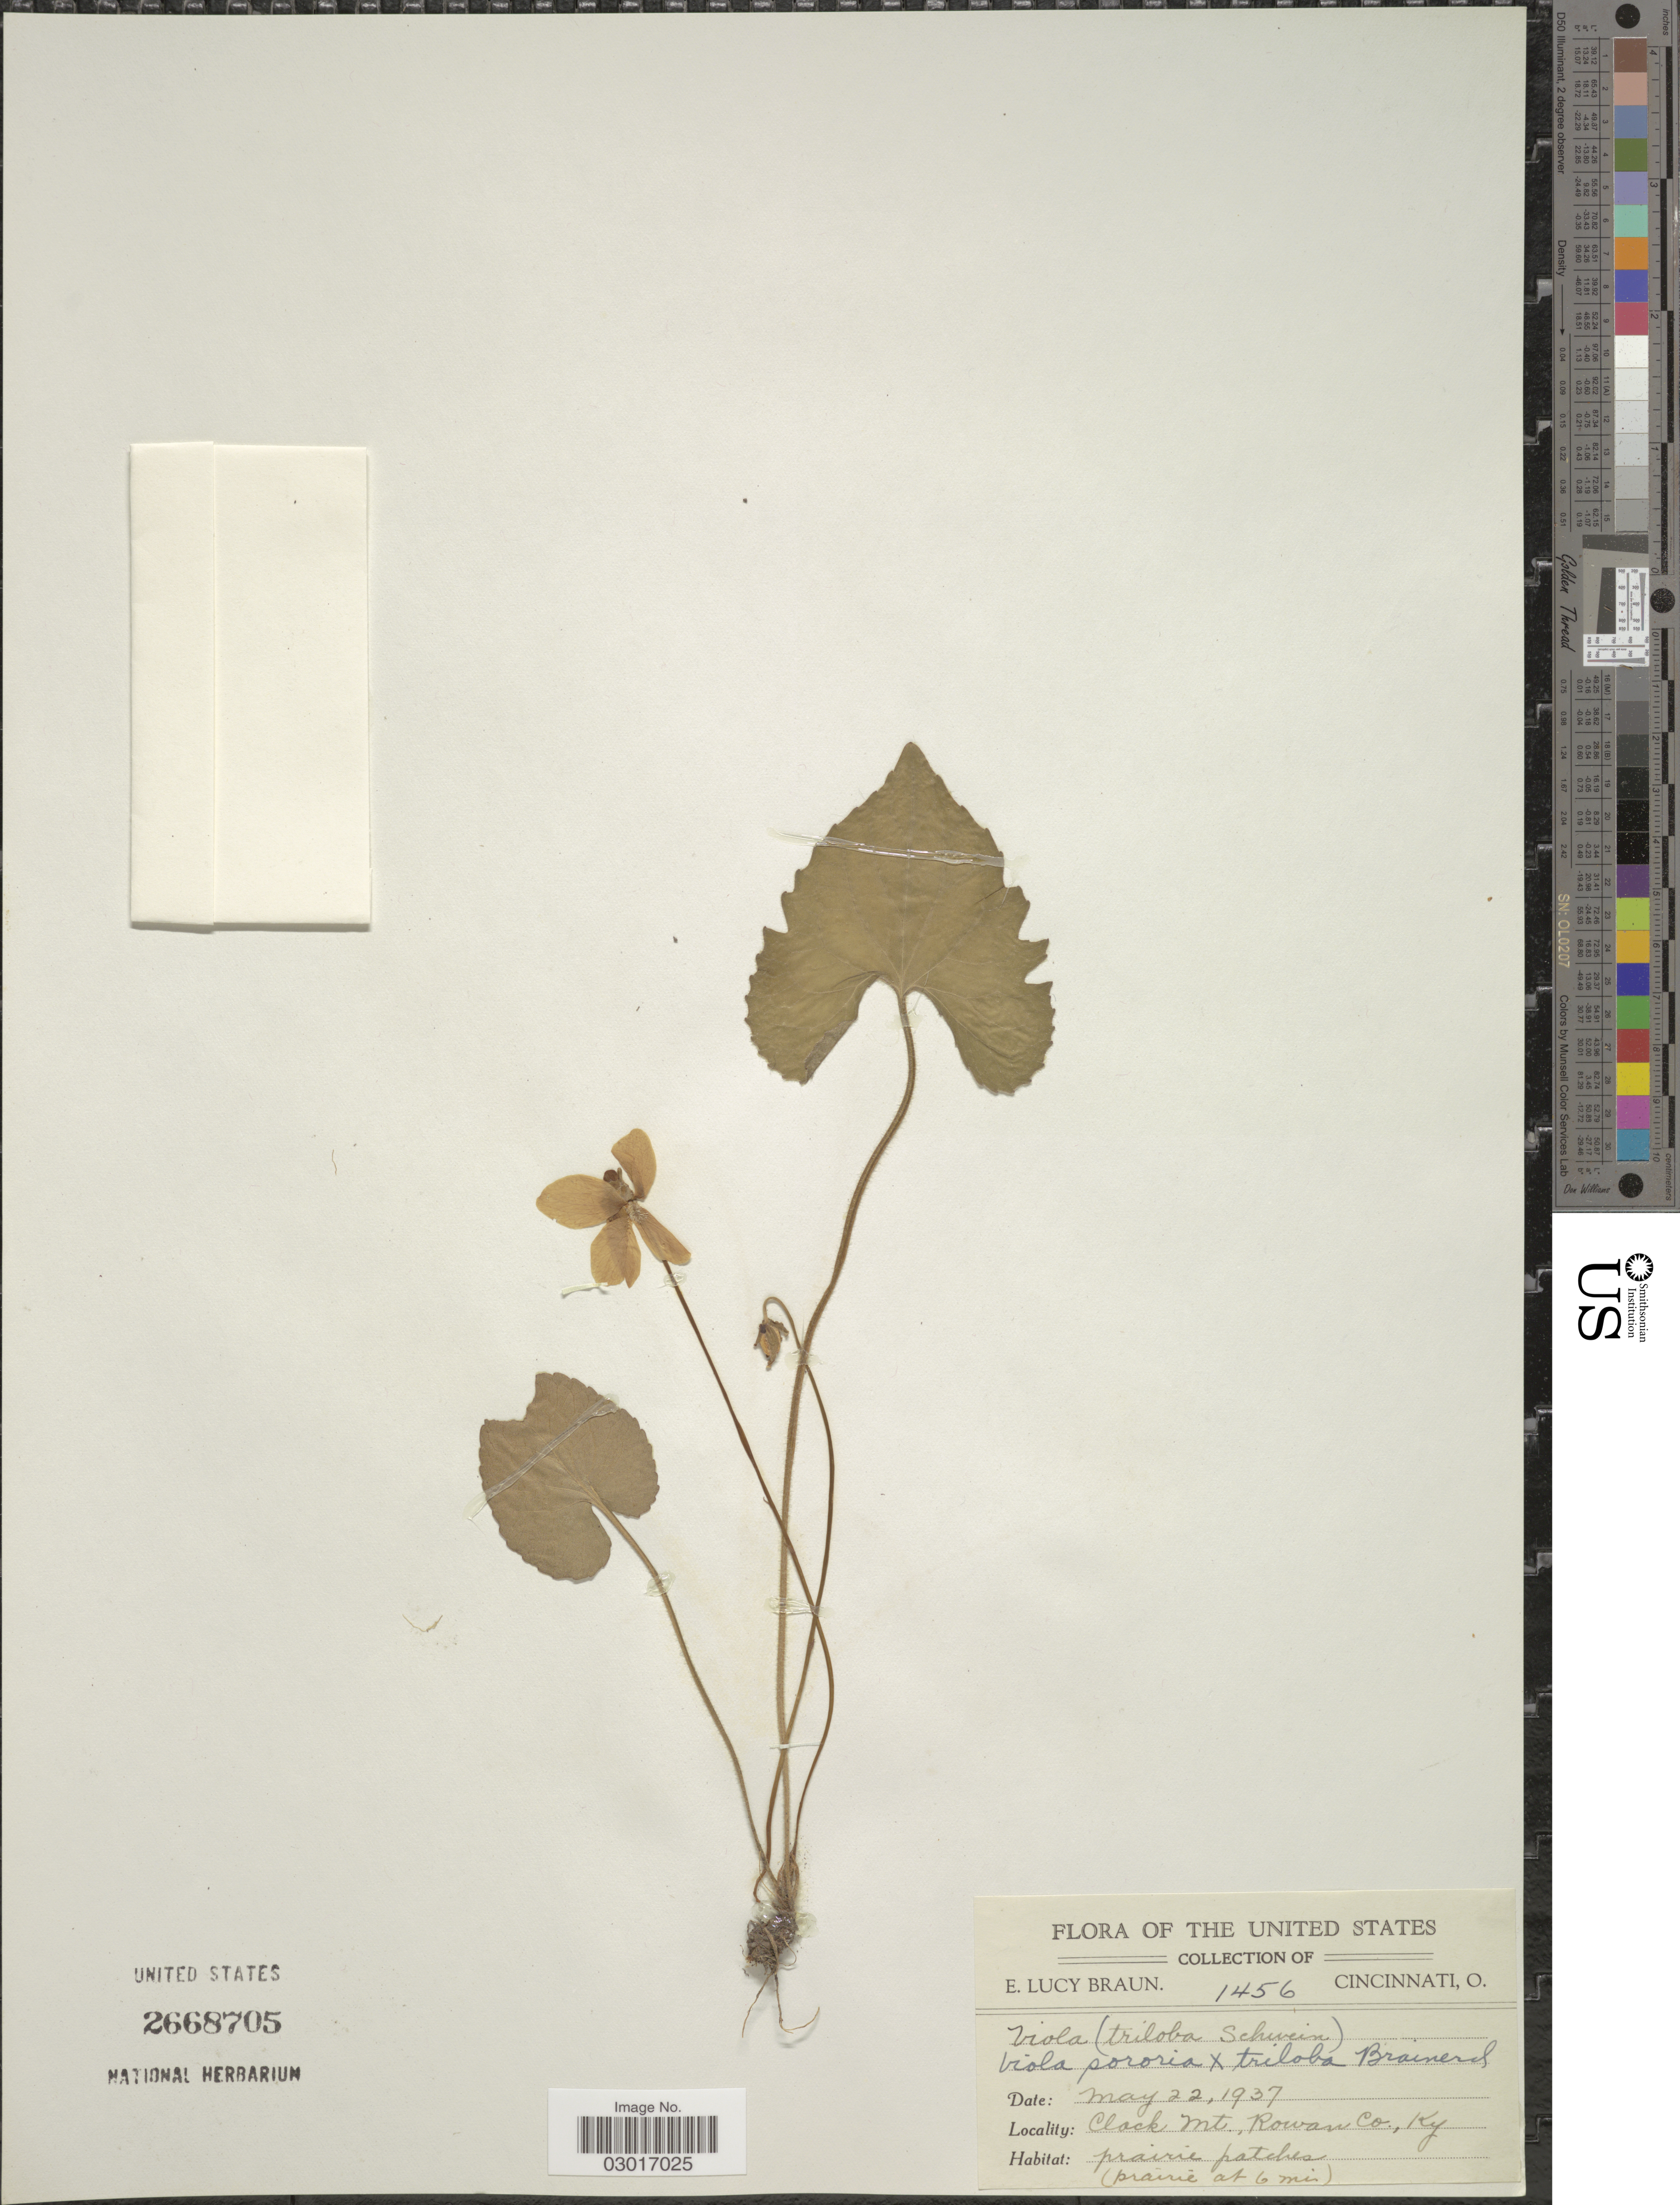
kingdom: Plantae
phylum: Tracheophyta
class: Magnoliopsida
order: Malpighiales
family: Violaceae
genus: Viola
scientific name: Viola sororia x V. triloba Schwein.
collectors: E. L. Braun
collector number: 1456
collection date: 1937-05-22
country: United States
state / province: Kentucky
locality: Clock Mt., Rowan Co.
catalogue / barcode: US 2668705